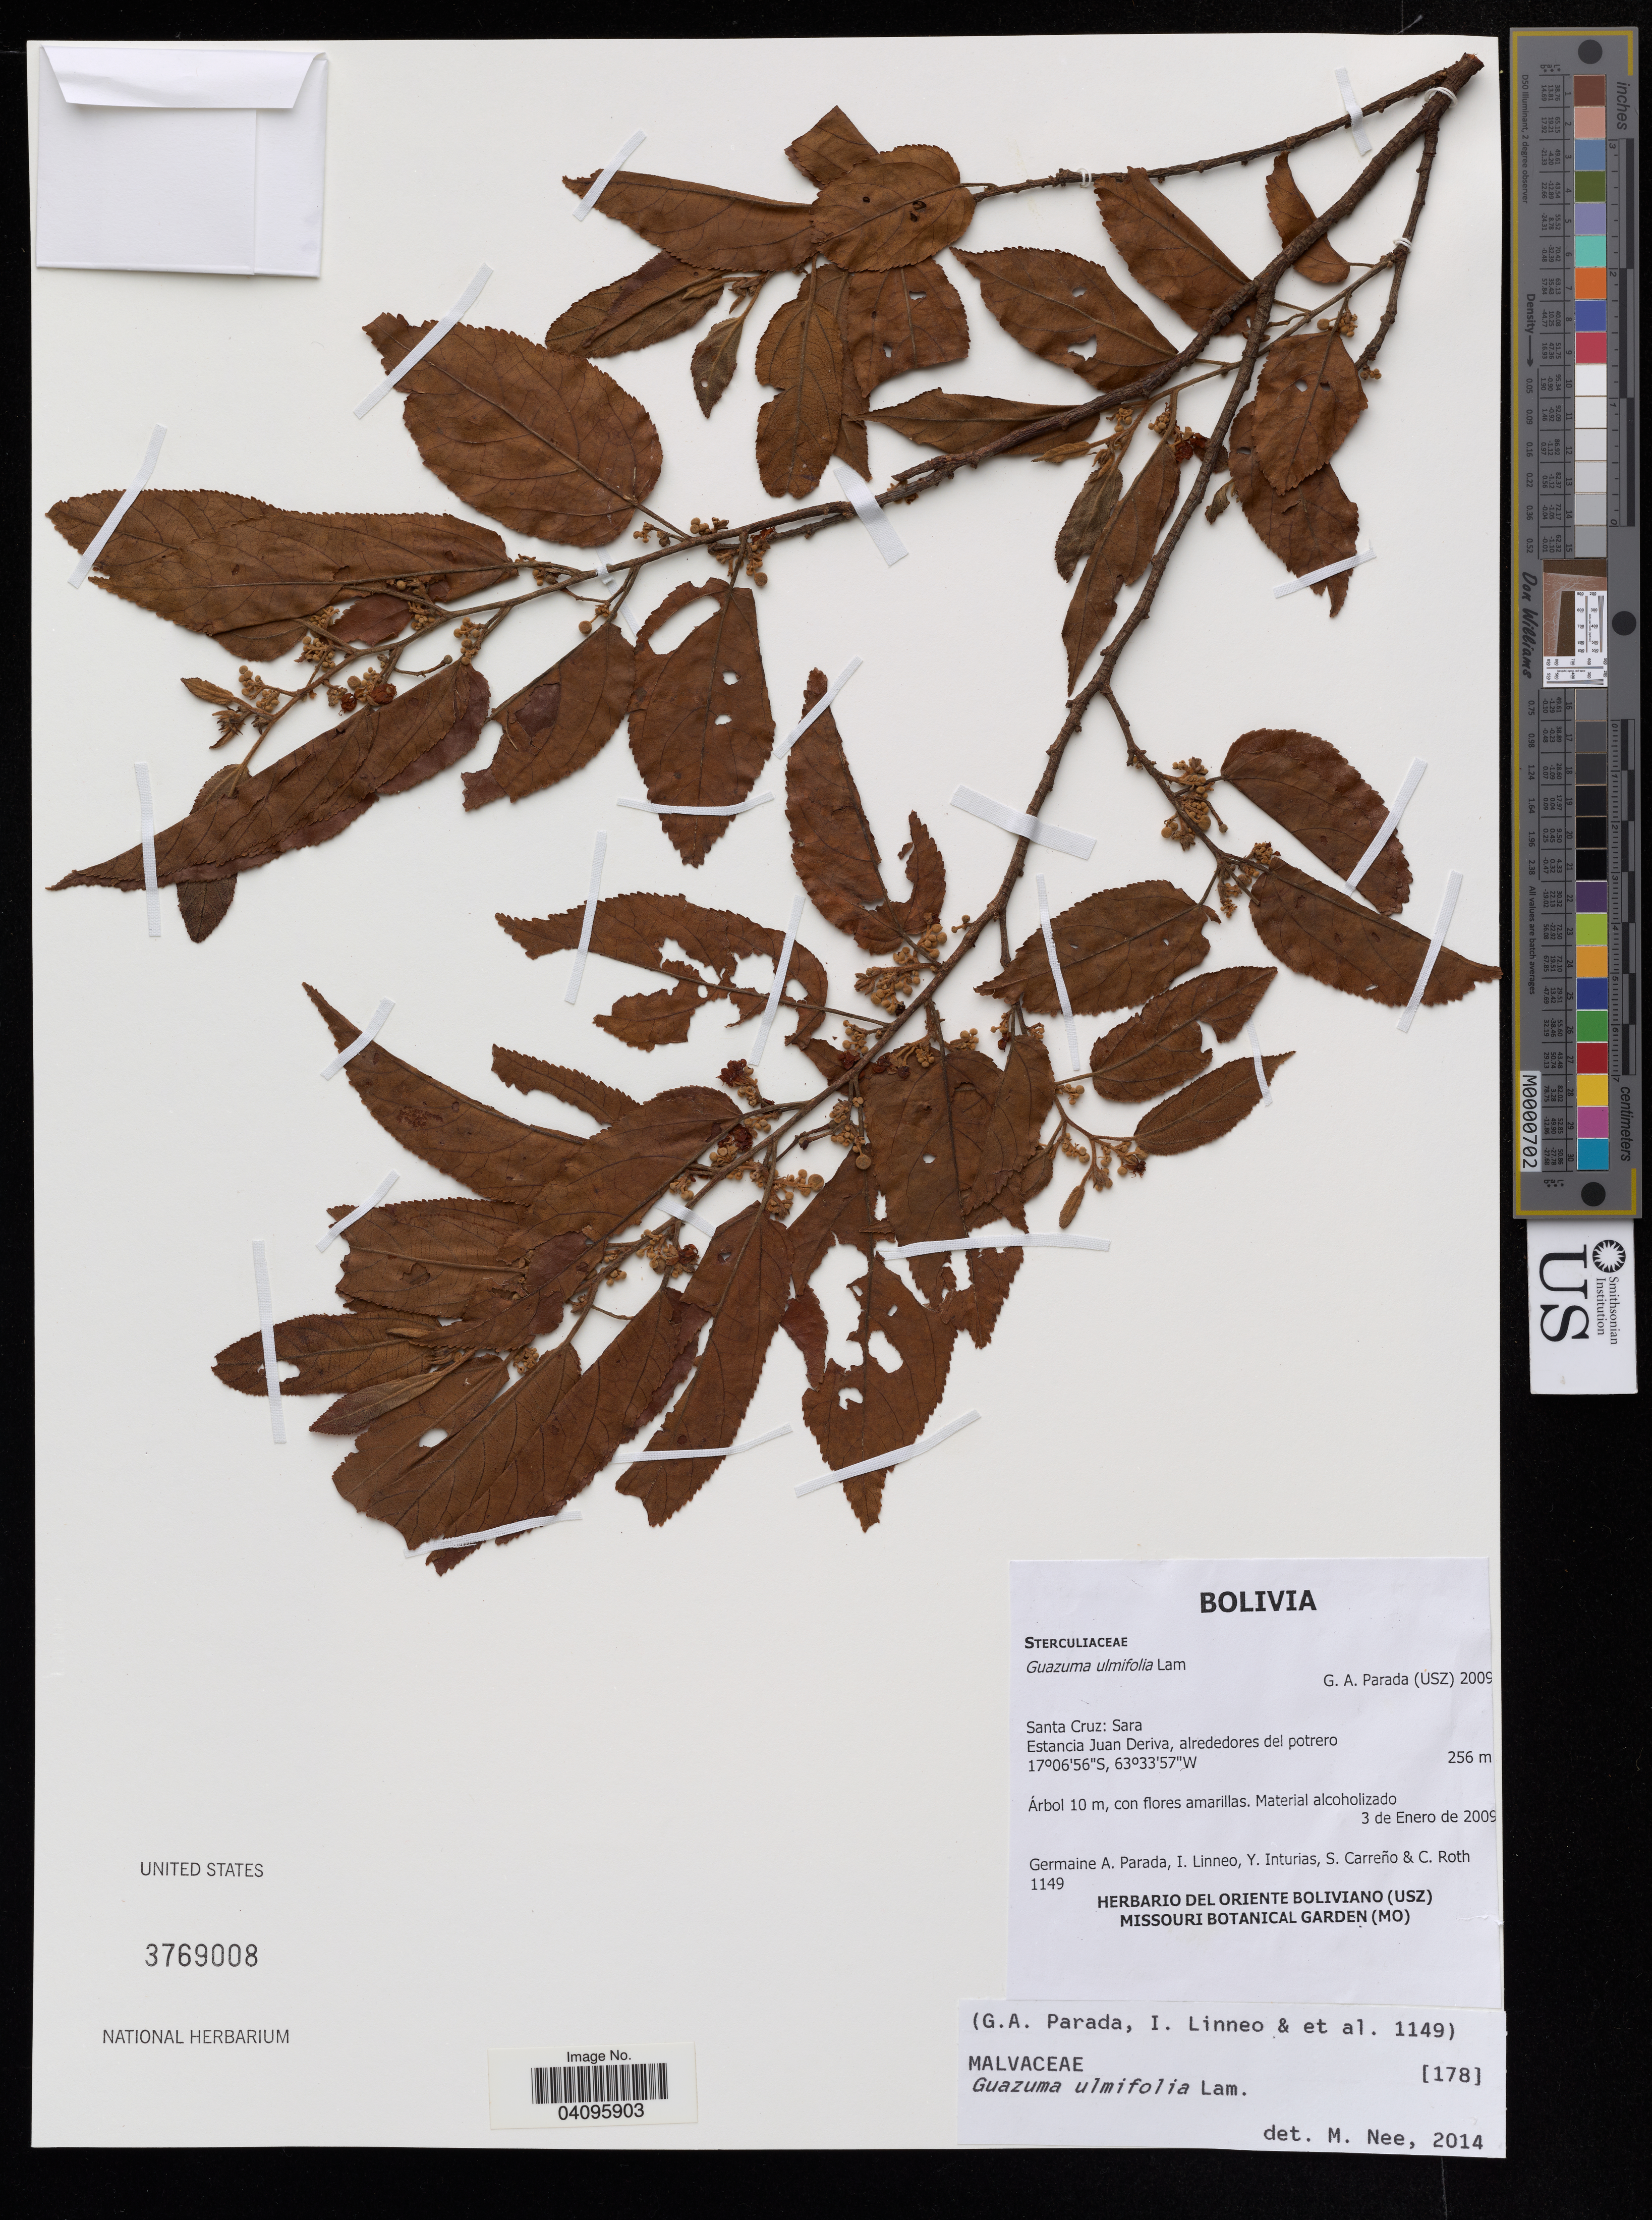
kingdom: Plantae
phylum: Tracheophyta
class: Magnoliopsida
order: Malvales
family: Malvaceae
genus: Guazuma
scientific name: Guazuma ulmifolia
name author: Lam.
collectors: G. Parada, I. Linneo, Y. Inturias & S. Carreno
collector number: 1149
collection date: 2009-01-03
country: Bolivia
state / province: Santa Cruz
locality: Sara, Estancia Juan Deriva, alrededores del potrero.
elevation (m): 256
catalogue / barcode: US 3769008